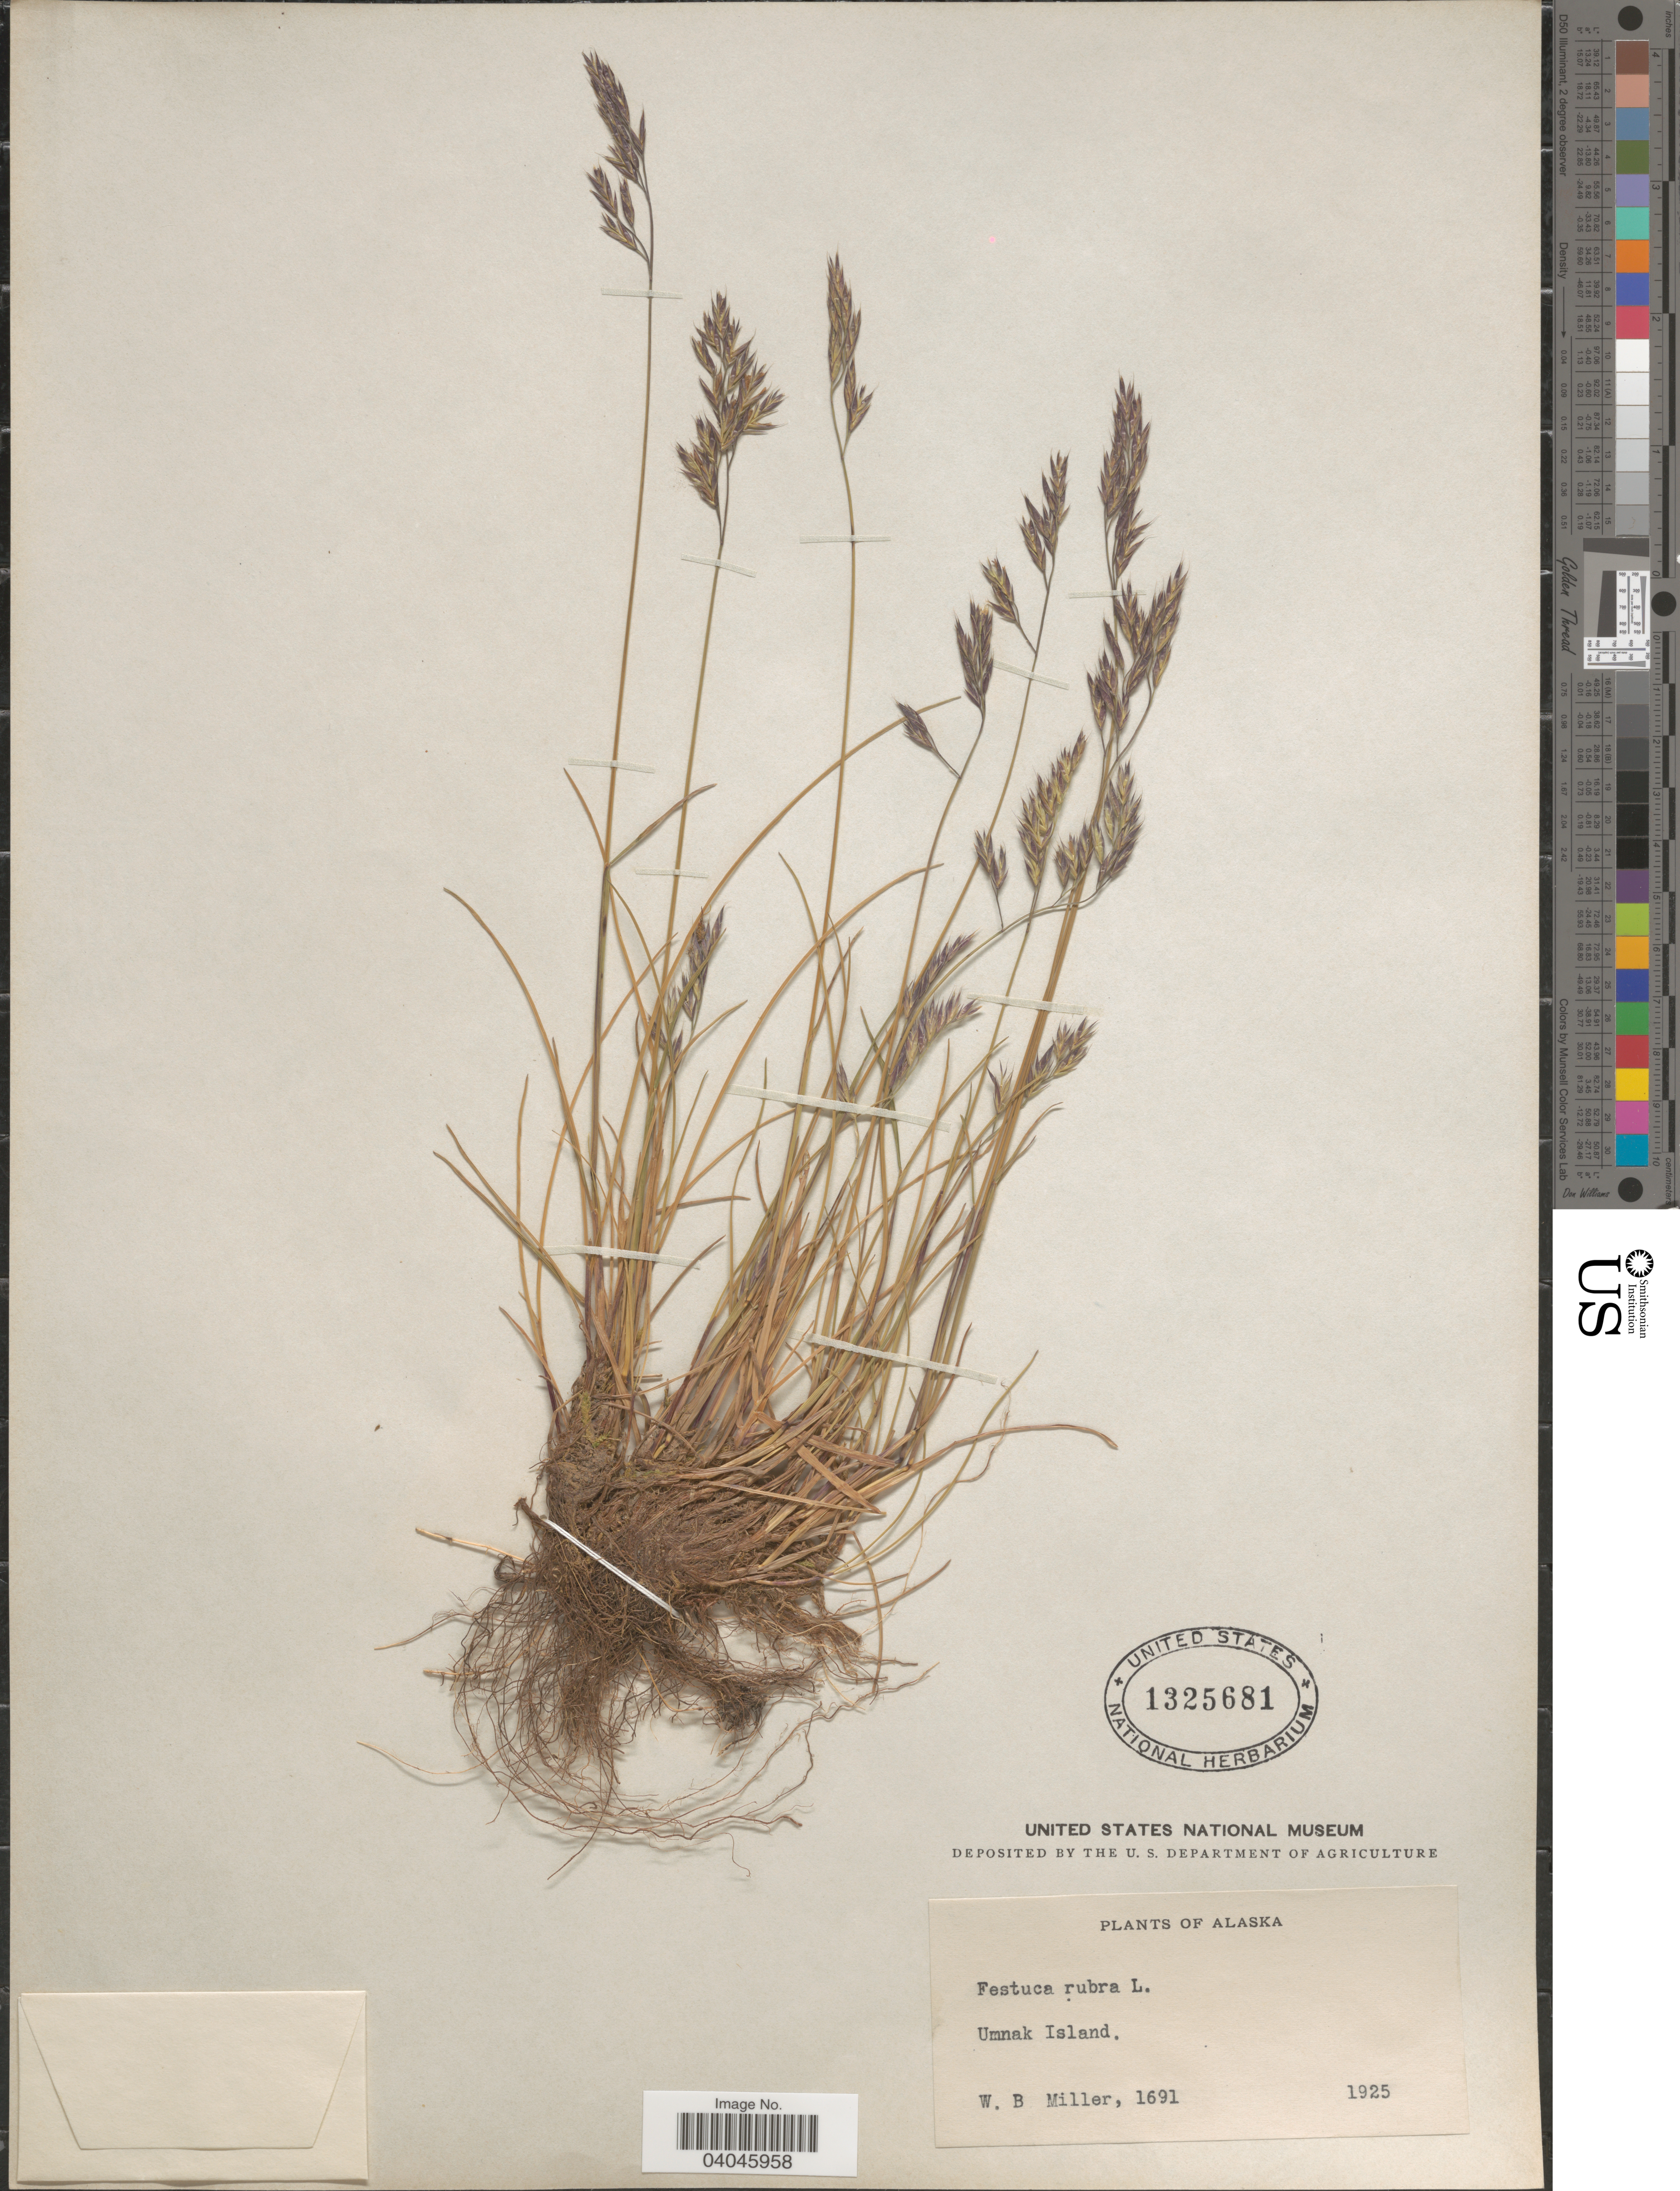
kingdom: Plantae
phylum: Tracheophyta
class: Liliopsida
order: Poales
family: Poaceae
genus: Festuca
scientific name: Festuca rubra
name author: L.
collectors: W. Miller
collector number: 1691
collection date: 1925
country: United States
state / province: Alaska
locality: Umnak Island.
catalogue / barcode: US 1325681